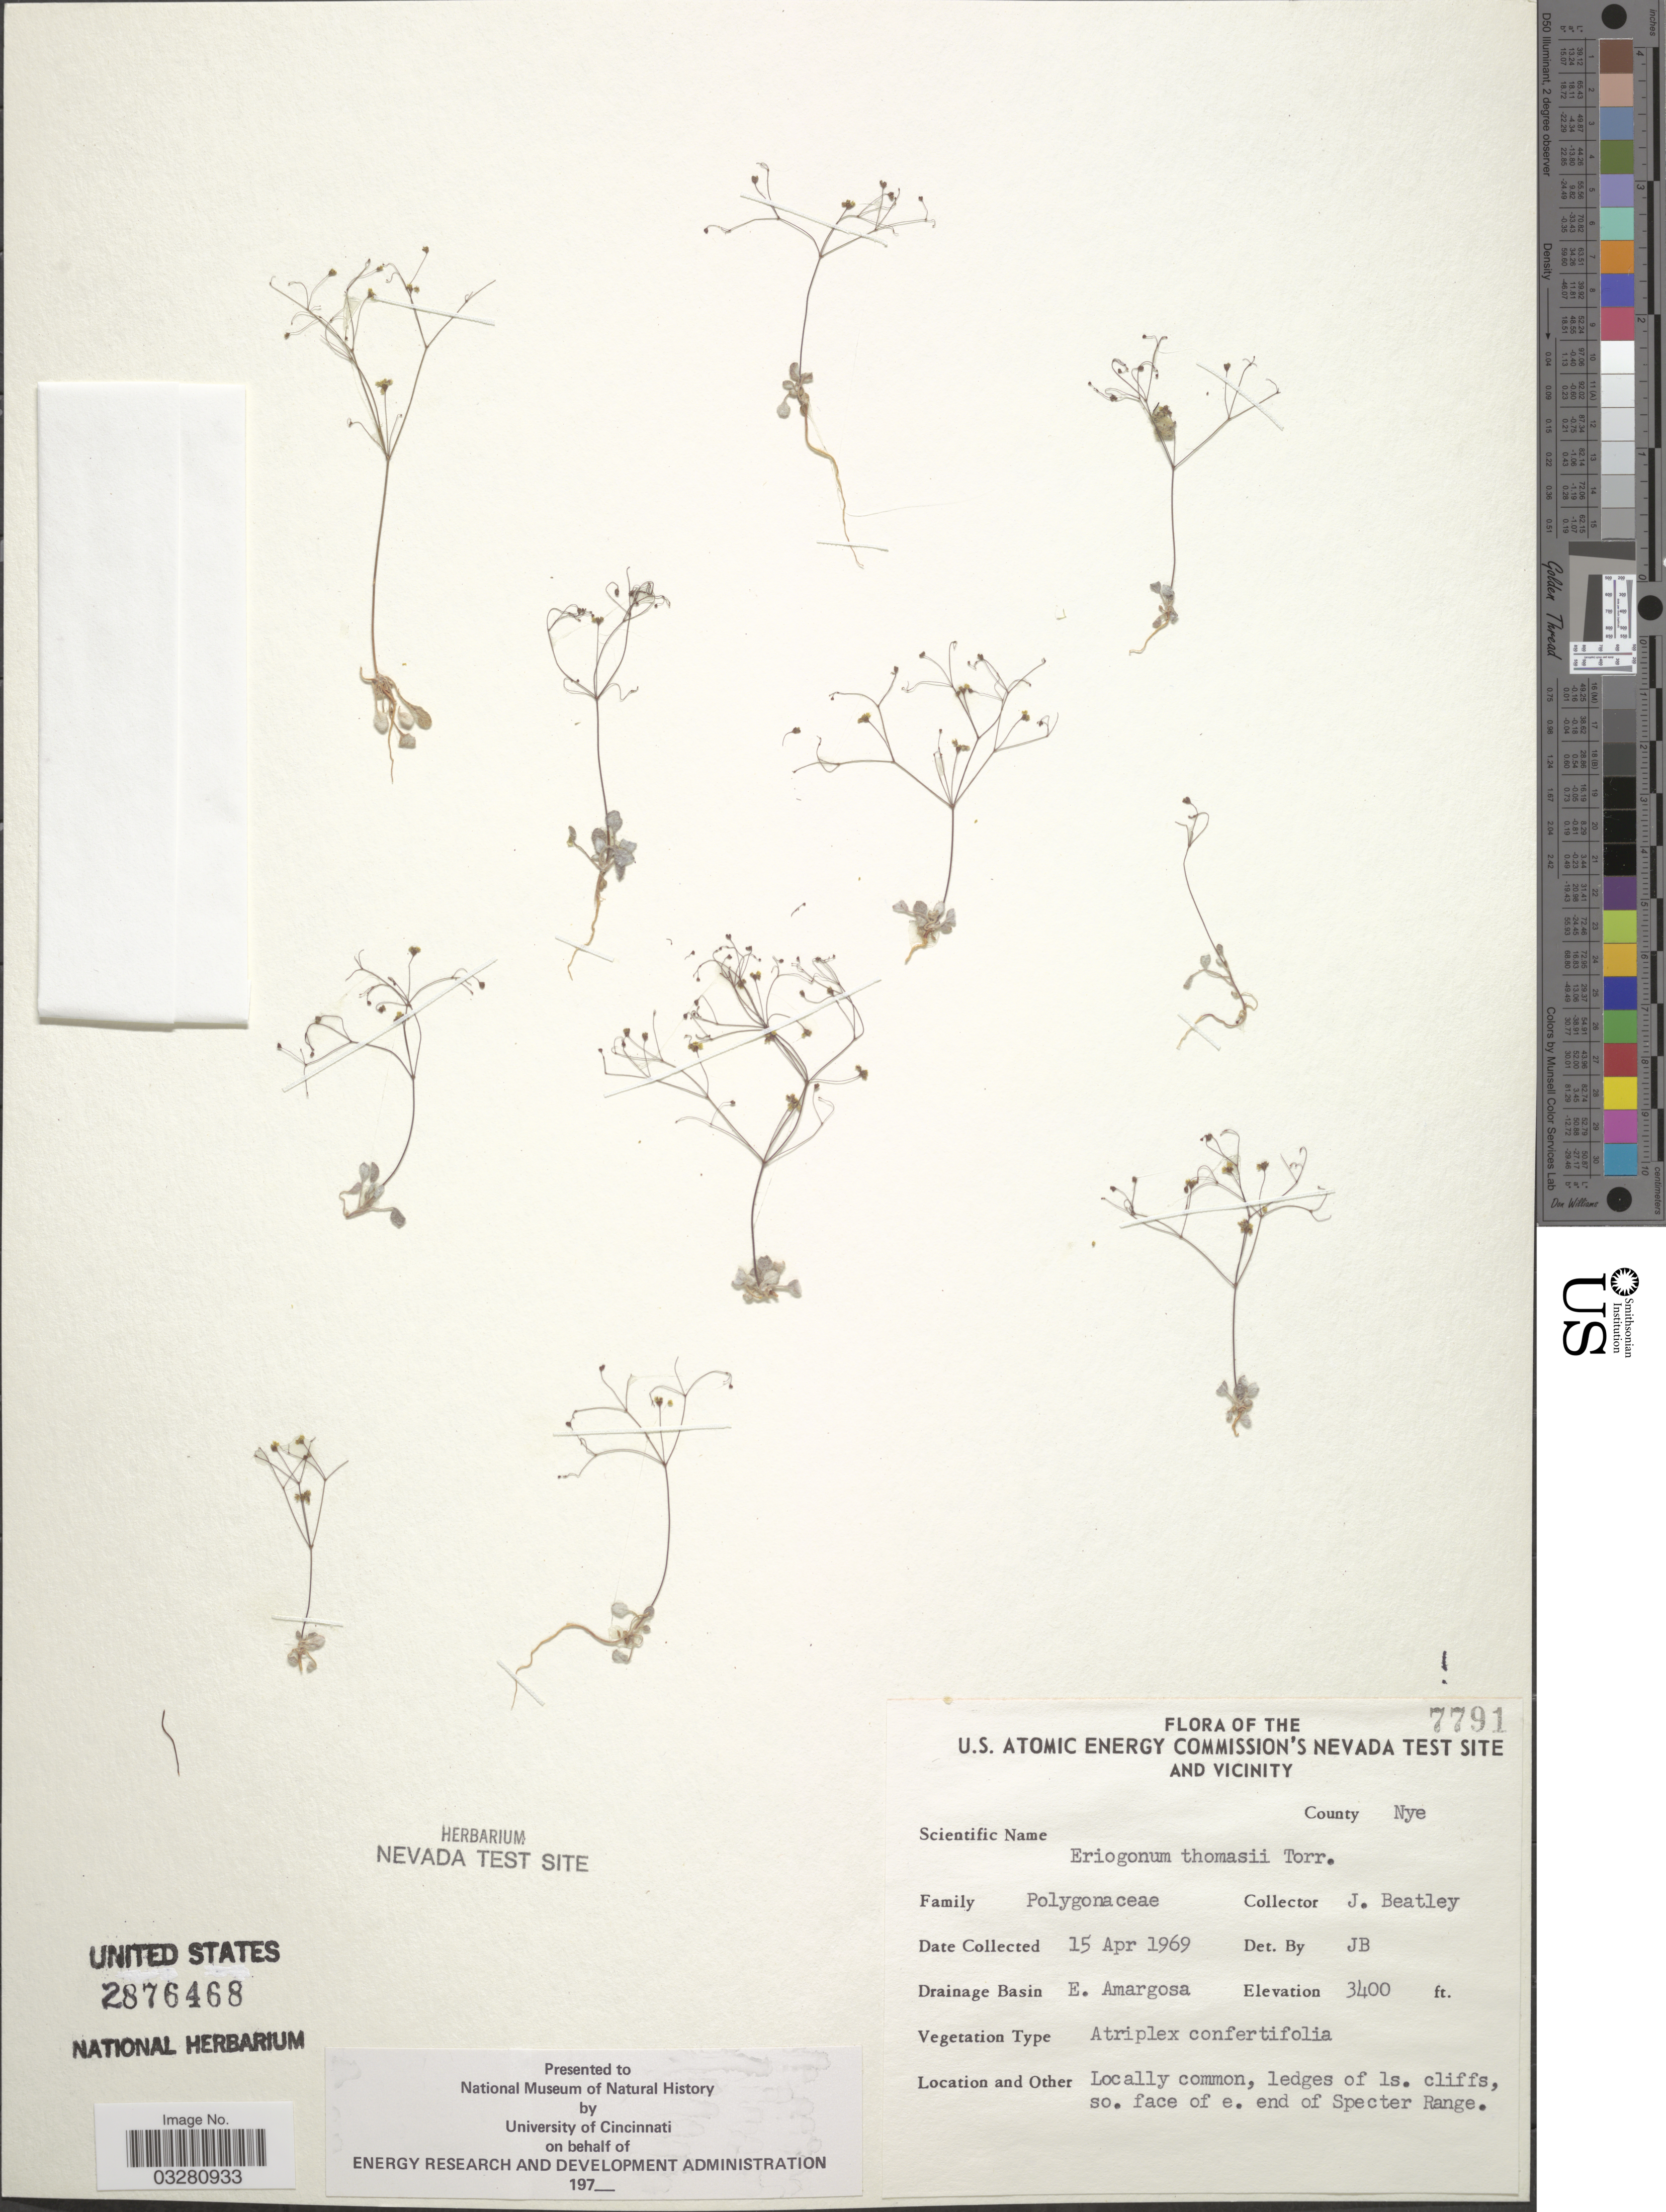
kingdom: Plantae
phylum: Tracheophyta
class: Magnoliopsida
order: Caryophyllales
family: Polygonaceae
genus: Eriogonum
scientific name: Eriogonum thomasii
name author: Torr.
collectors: J. C. Beatley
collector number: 7791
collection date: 1969-04-15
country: United States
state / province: Nevada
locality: U. S. Atomic Energy Commission's Nevada Test Site and Vicinity. County Nye. Drainage Basin E. Amargosa. So. face of e. end of Specter Range.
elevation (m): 1036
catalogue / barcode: US 2876468